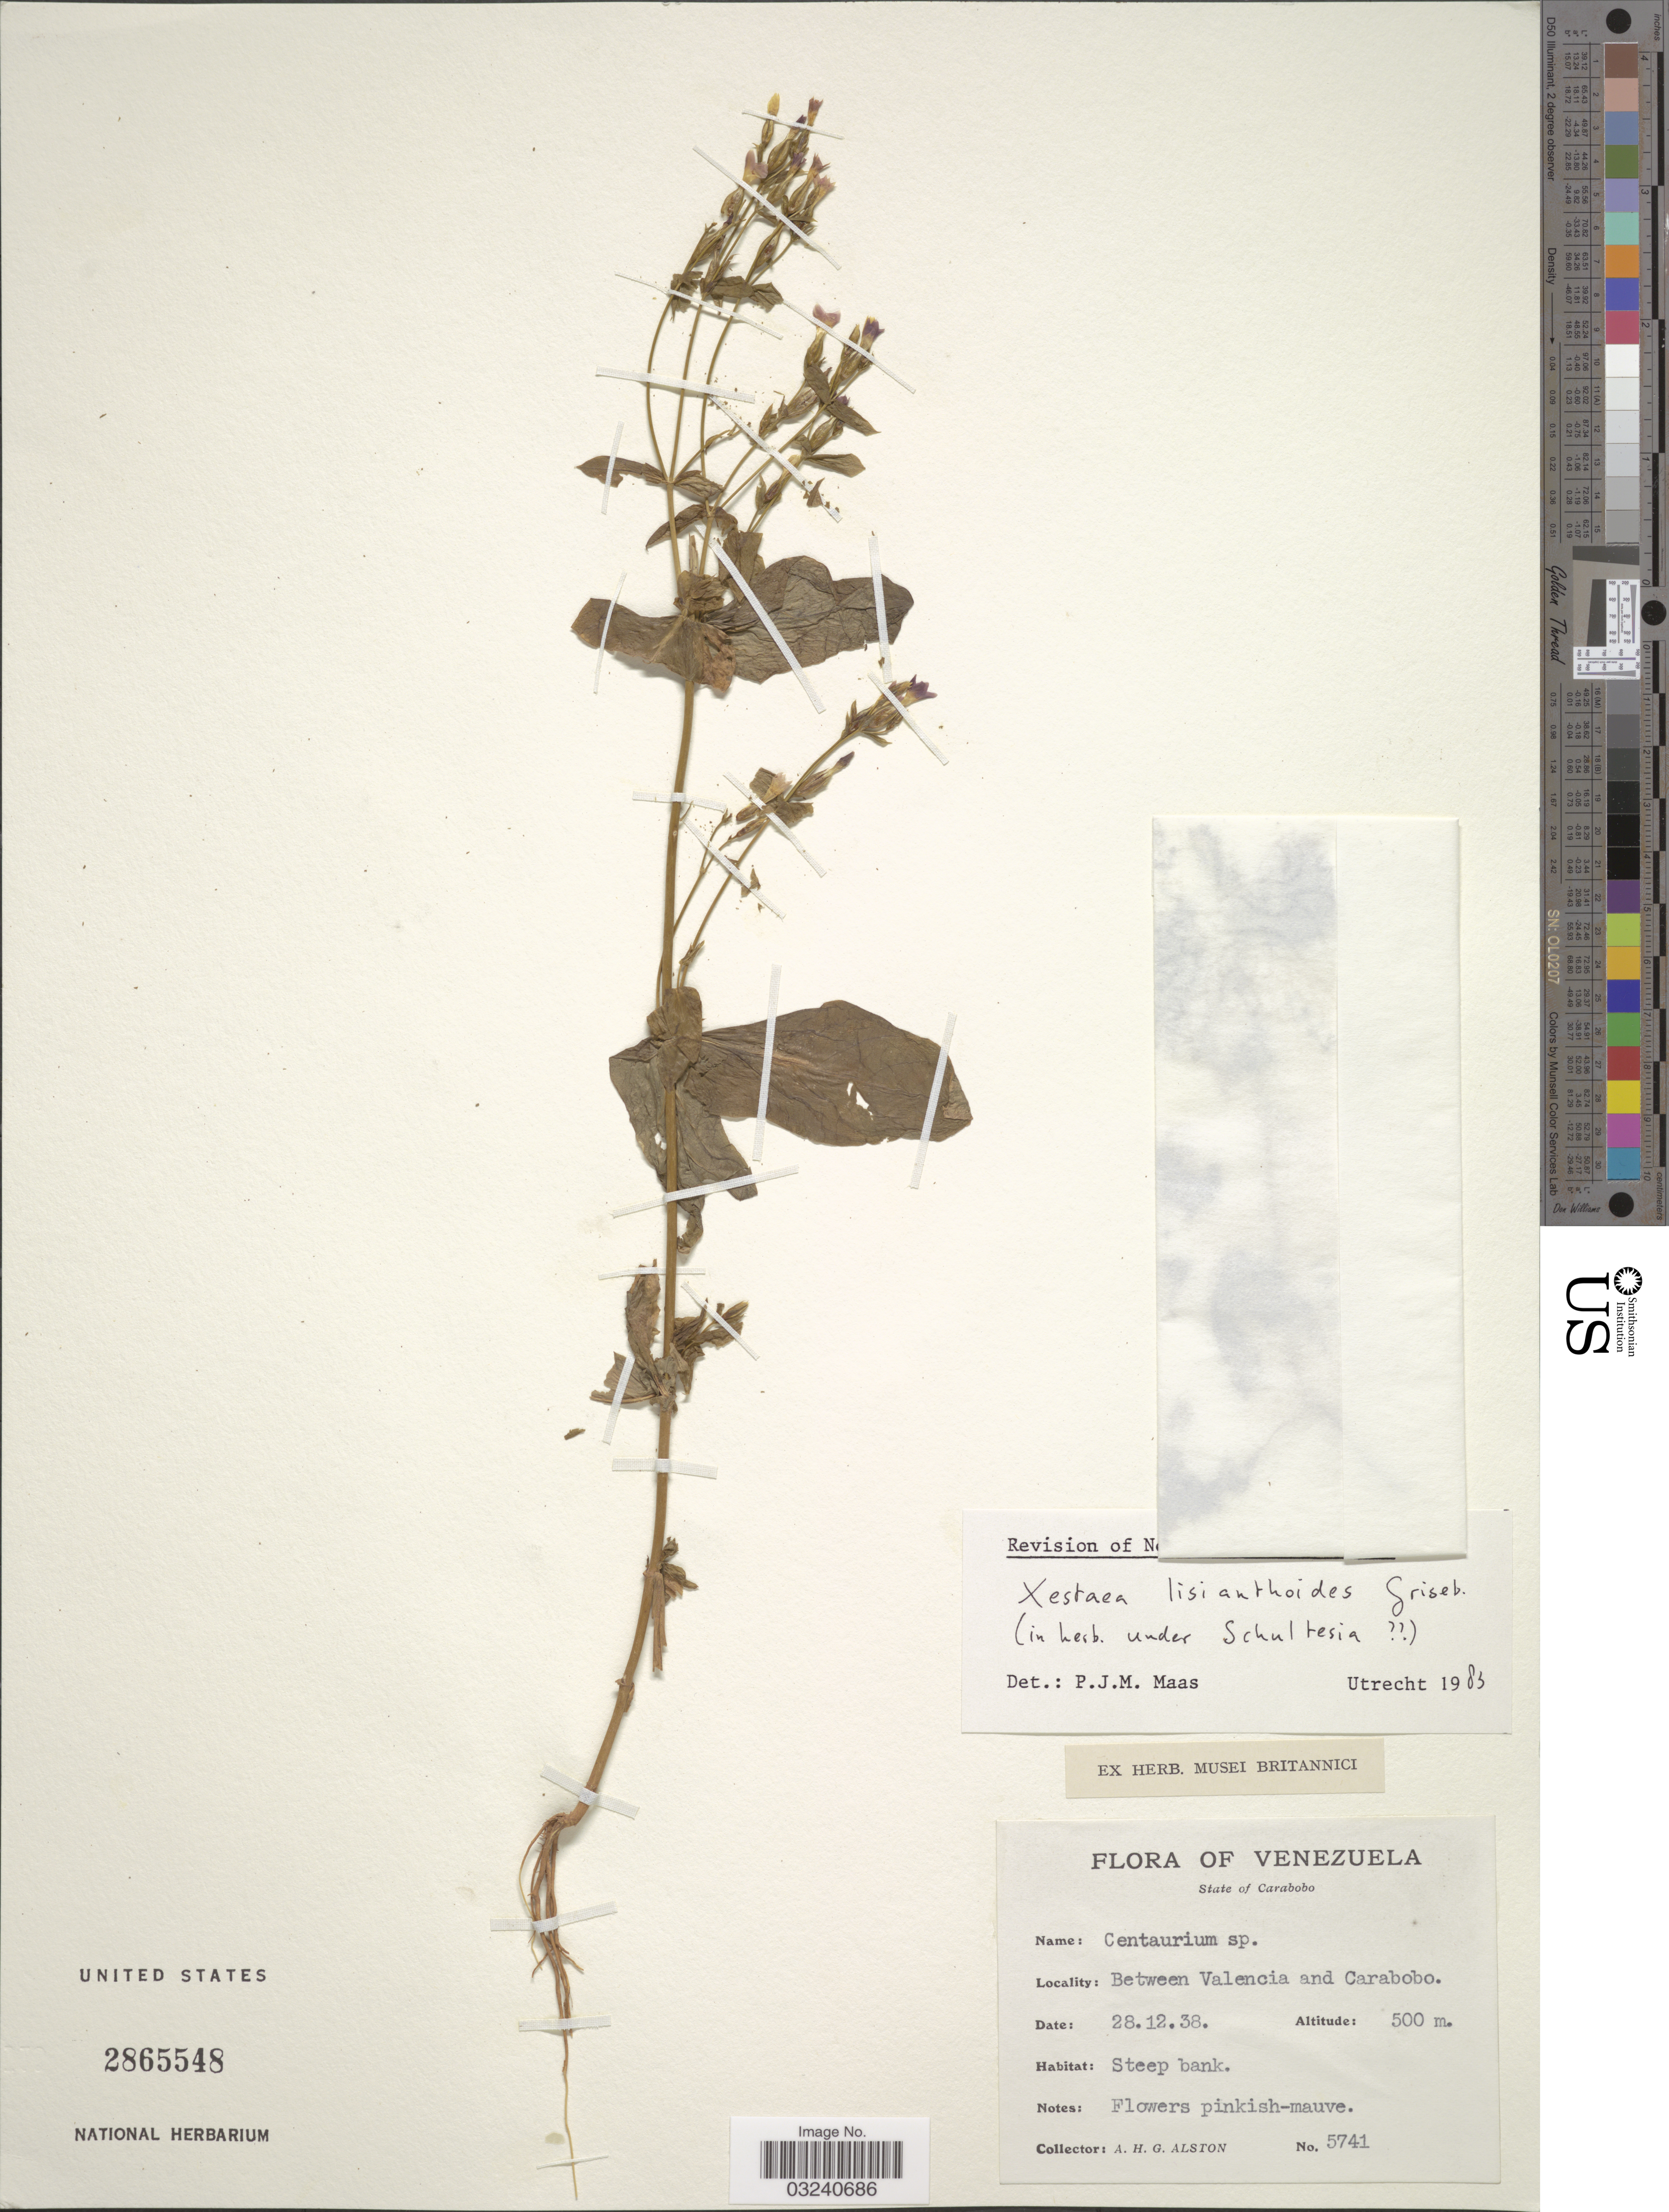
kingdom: Plantae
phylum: Tracheophyta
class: Magnoliopsida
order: Gentianales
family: Gentianaceae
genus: Schultesia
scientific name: Schultesia lisianthoides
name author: (Griseb.) Benth. & Hook. f. ex Hemsl.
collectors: A. H. Alston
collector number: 5741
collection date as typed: Transcribed d/m/y: 28/12/38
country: Venezuela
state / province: Carabobo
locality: Between Valencia and Carabobo.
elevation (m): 500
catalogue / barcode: US 2865548